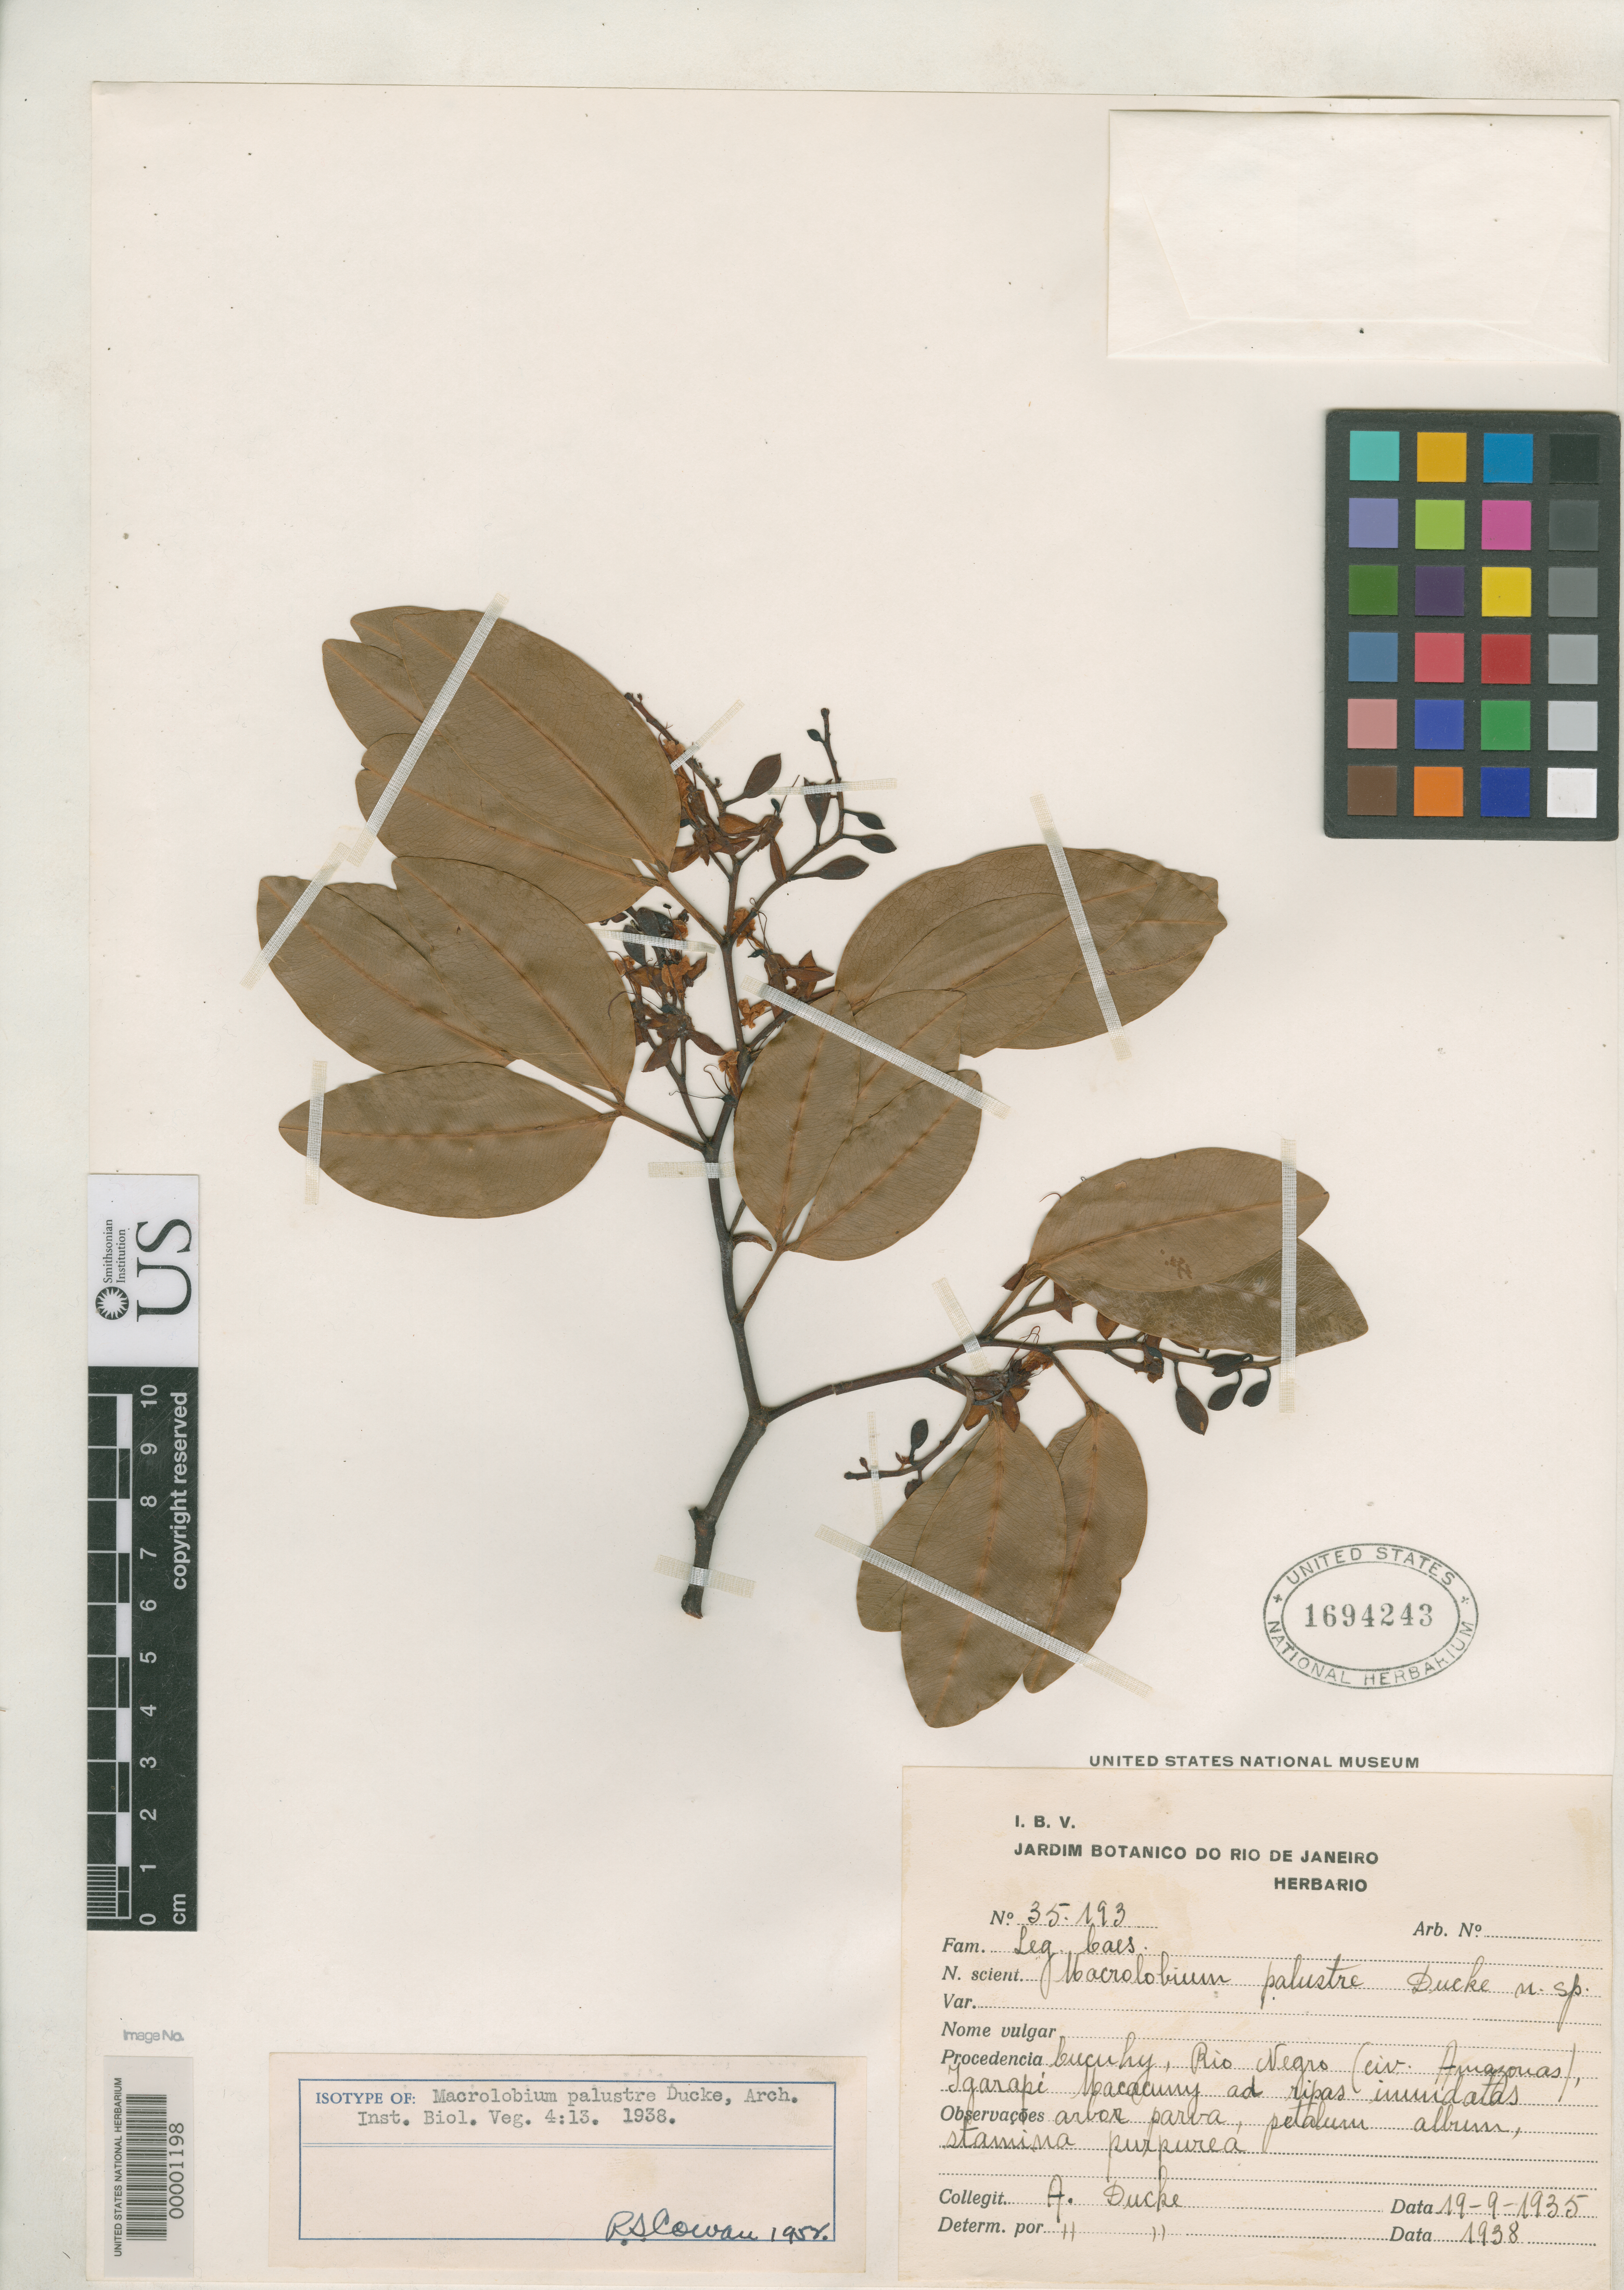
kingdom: Plantae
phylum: Tracheophyta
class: Magnoliopsida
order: Fabales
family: Fabaceae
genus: Macrolobium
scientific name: Macrolobium palustre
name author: Ducke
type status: Isotype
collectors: A. Ducke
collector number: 35193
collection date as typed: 19 Sep 1935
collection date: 1935-09-19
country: Brazil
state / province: Amazonas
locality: Cucuhy, Rio Negro, Igarape, Macacuny.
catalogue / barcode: US 1694243